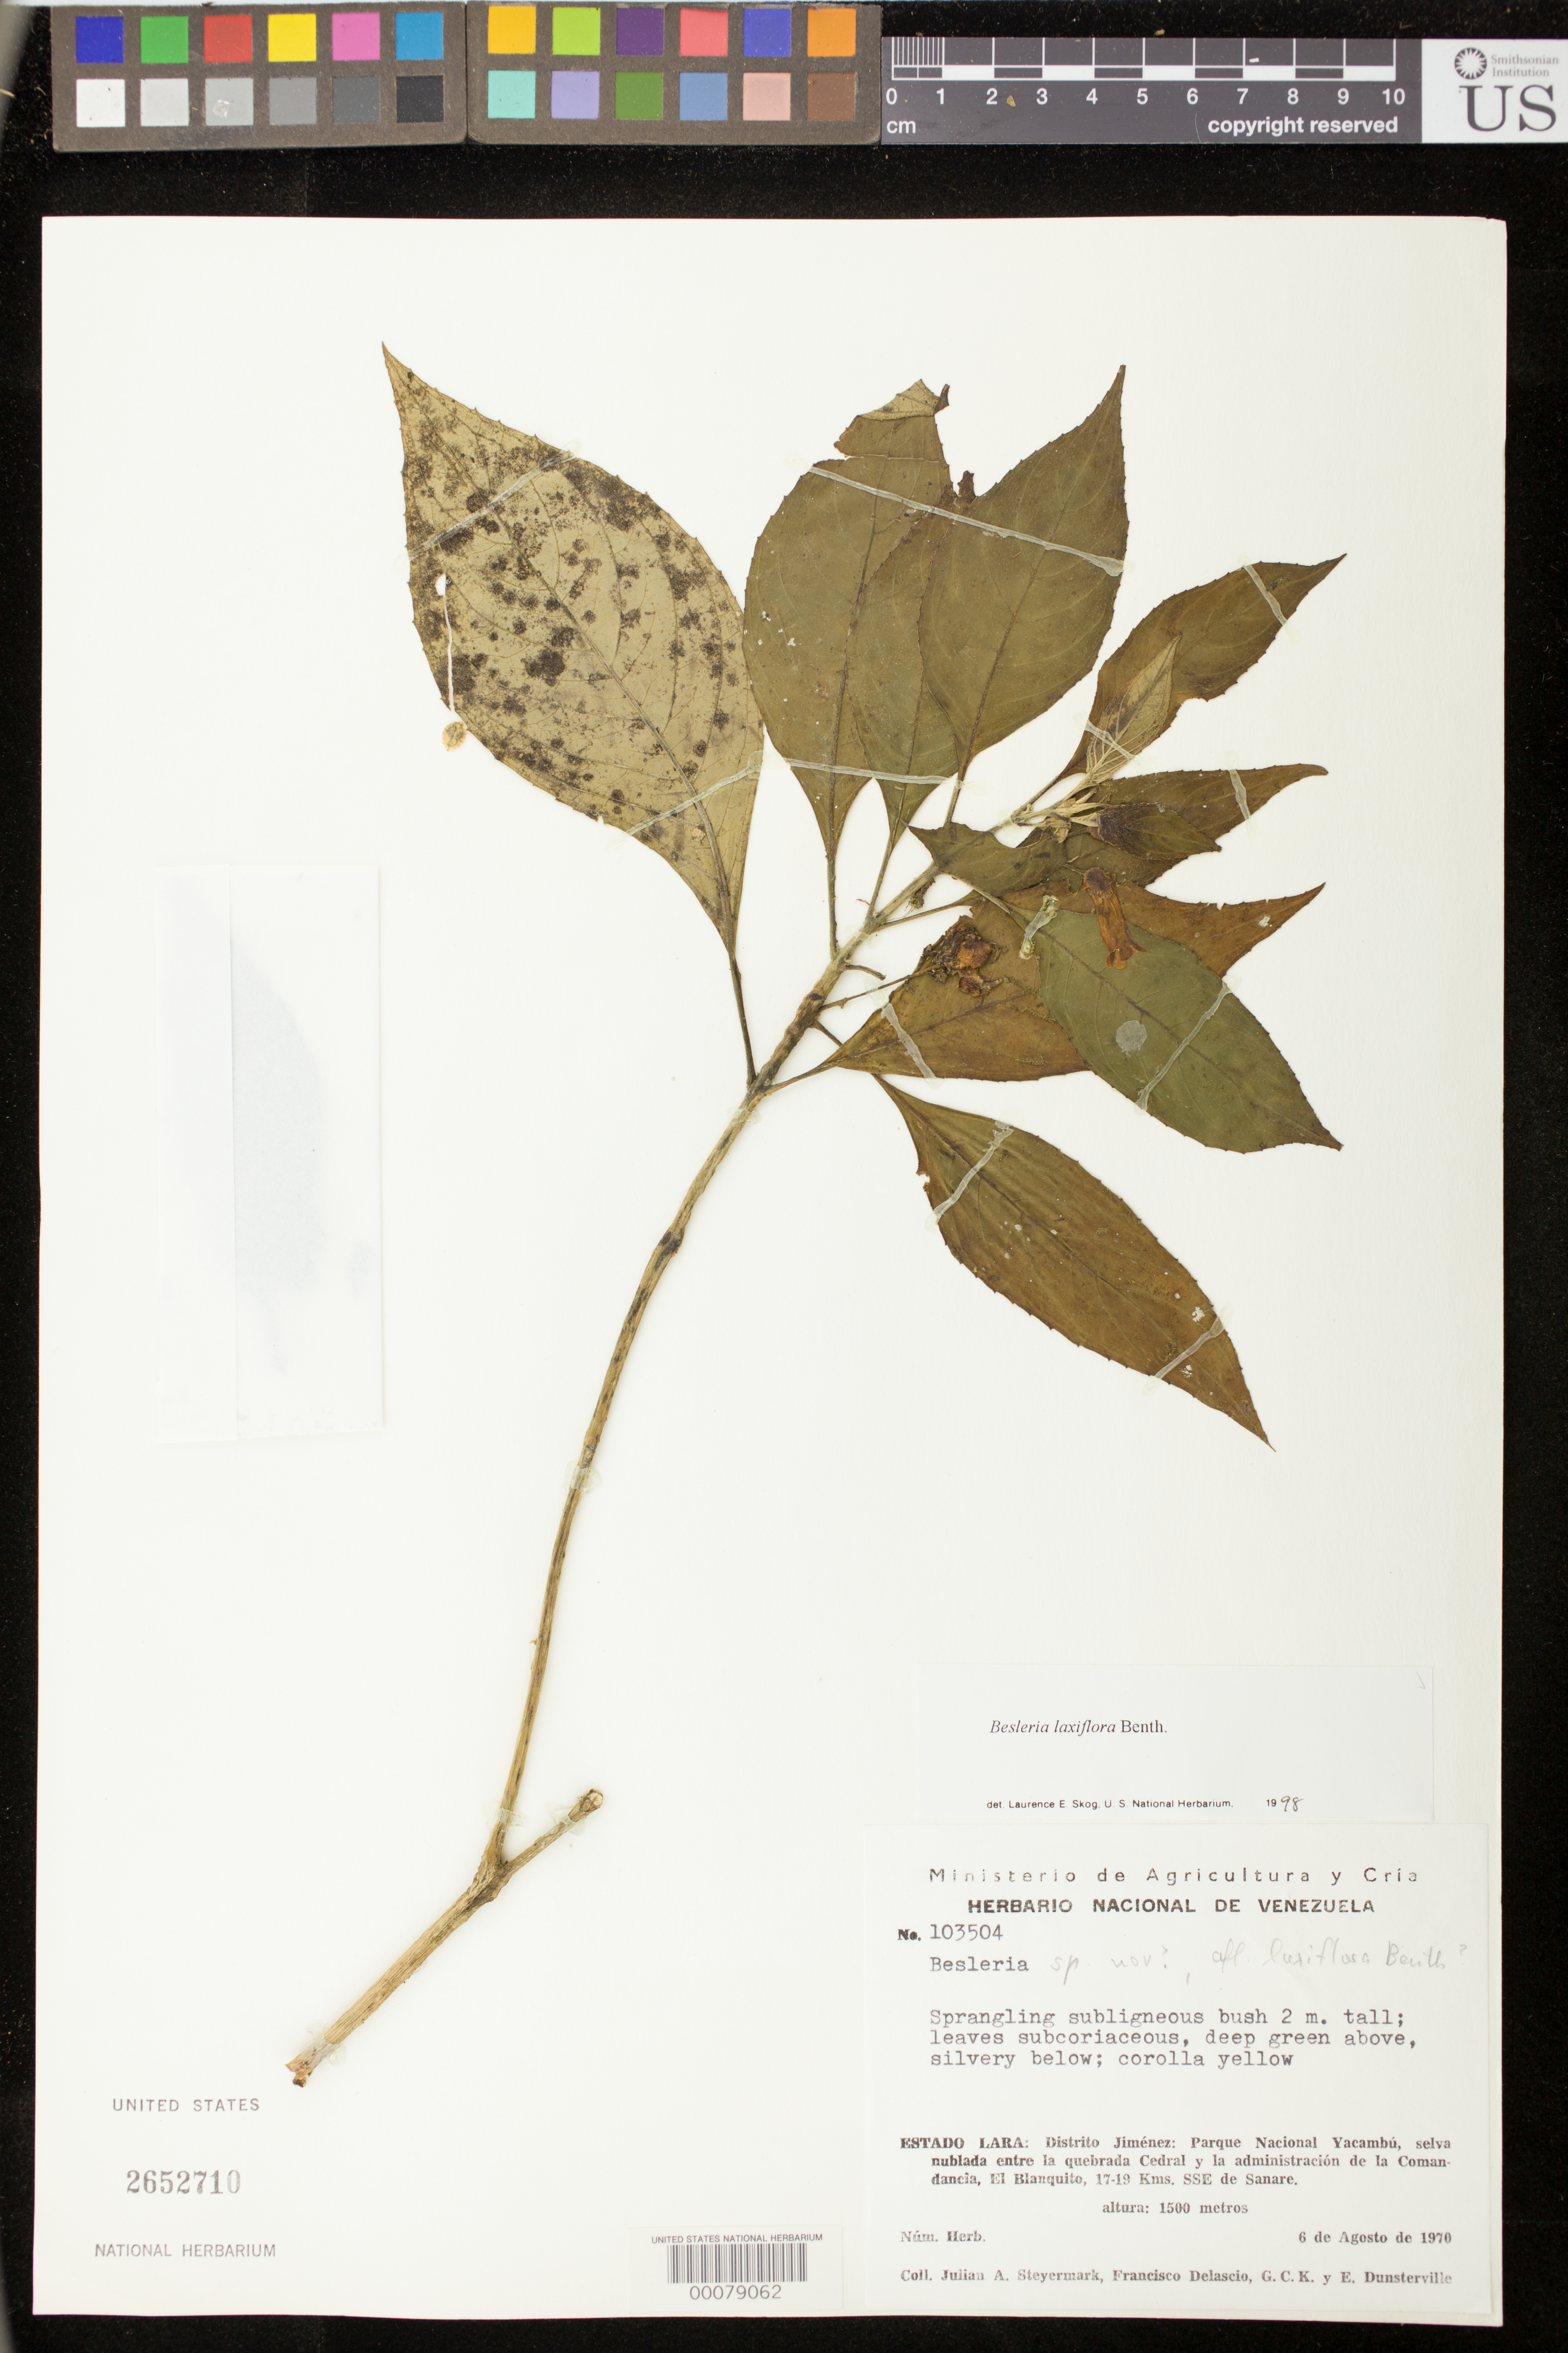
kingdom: Plantae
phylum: Tracheophyta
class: Magnoliopsida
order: Lamiales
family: Gesneriaceae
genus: Besleria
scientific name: Besleria laxiflora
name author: Benth.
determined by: Skog, Laurence E.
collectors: J. Steyermark, F. Delascio C., G. C. K. Dunsterville & E. Dunsterville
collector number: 103504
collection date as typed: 06 Aug 1970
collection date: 1970-08-06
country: Venezuela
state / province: Lara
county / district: Jiménez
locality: Dtto. Jiménez: Parque Nacional Yacambú, entre la quebrada Cedral y la administración de la Comandancia, El Blanquito, 17-19 km SSE de Sanare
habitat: Selva nublada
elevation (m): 1500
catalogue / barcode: US 2652710